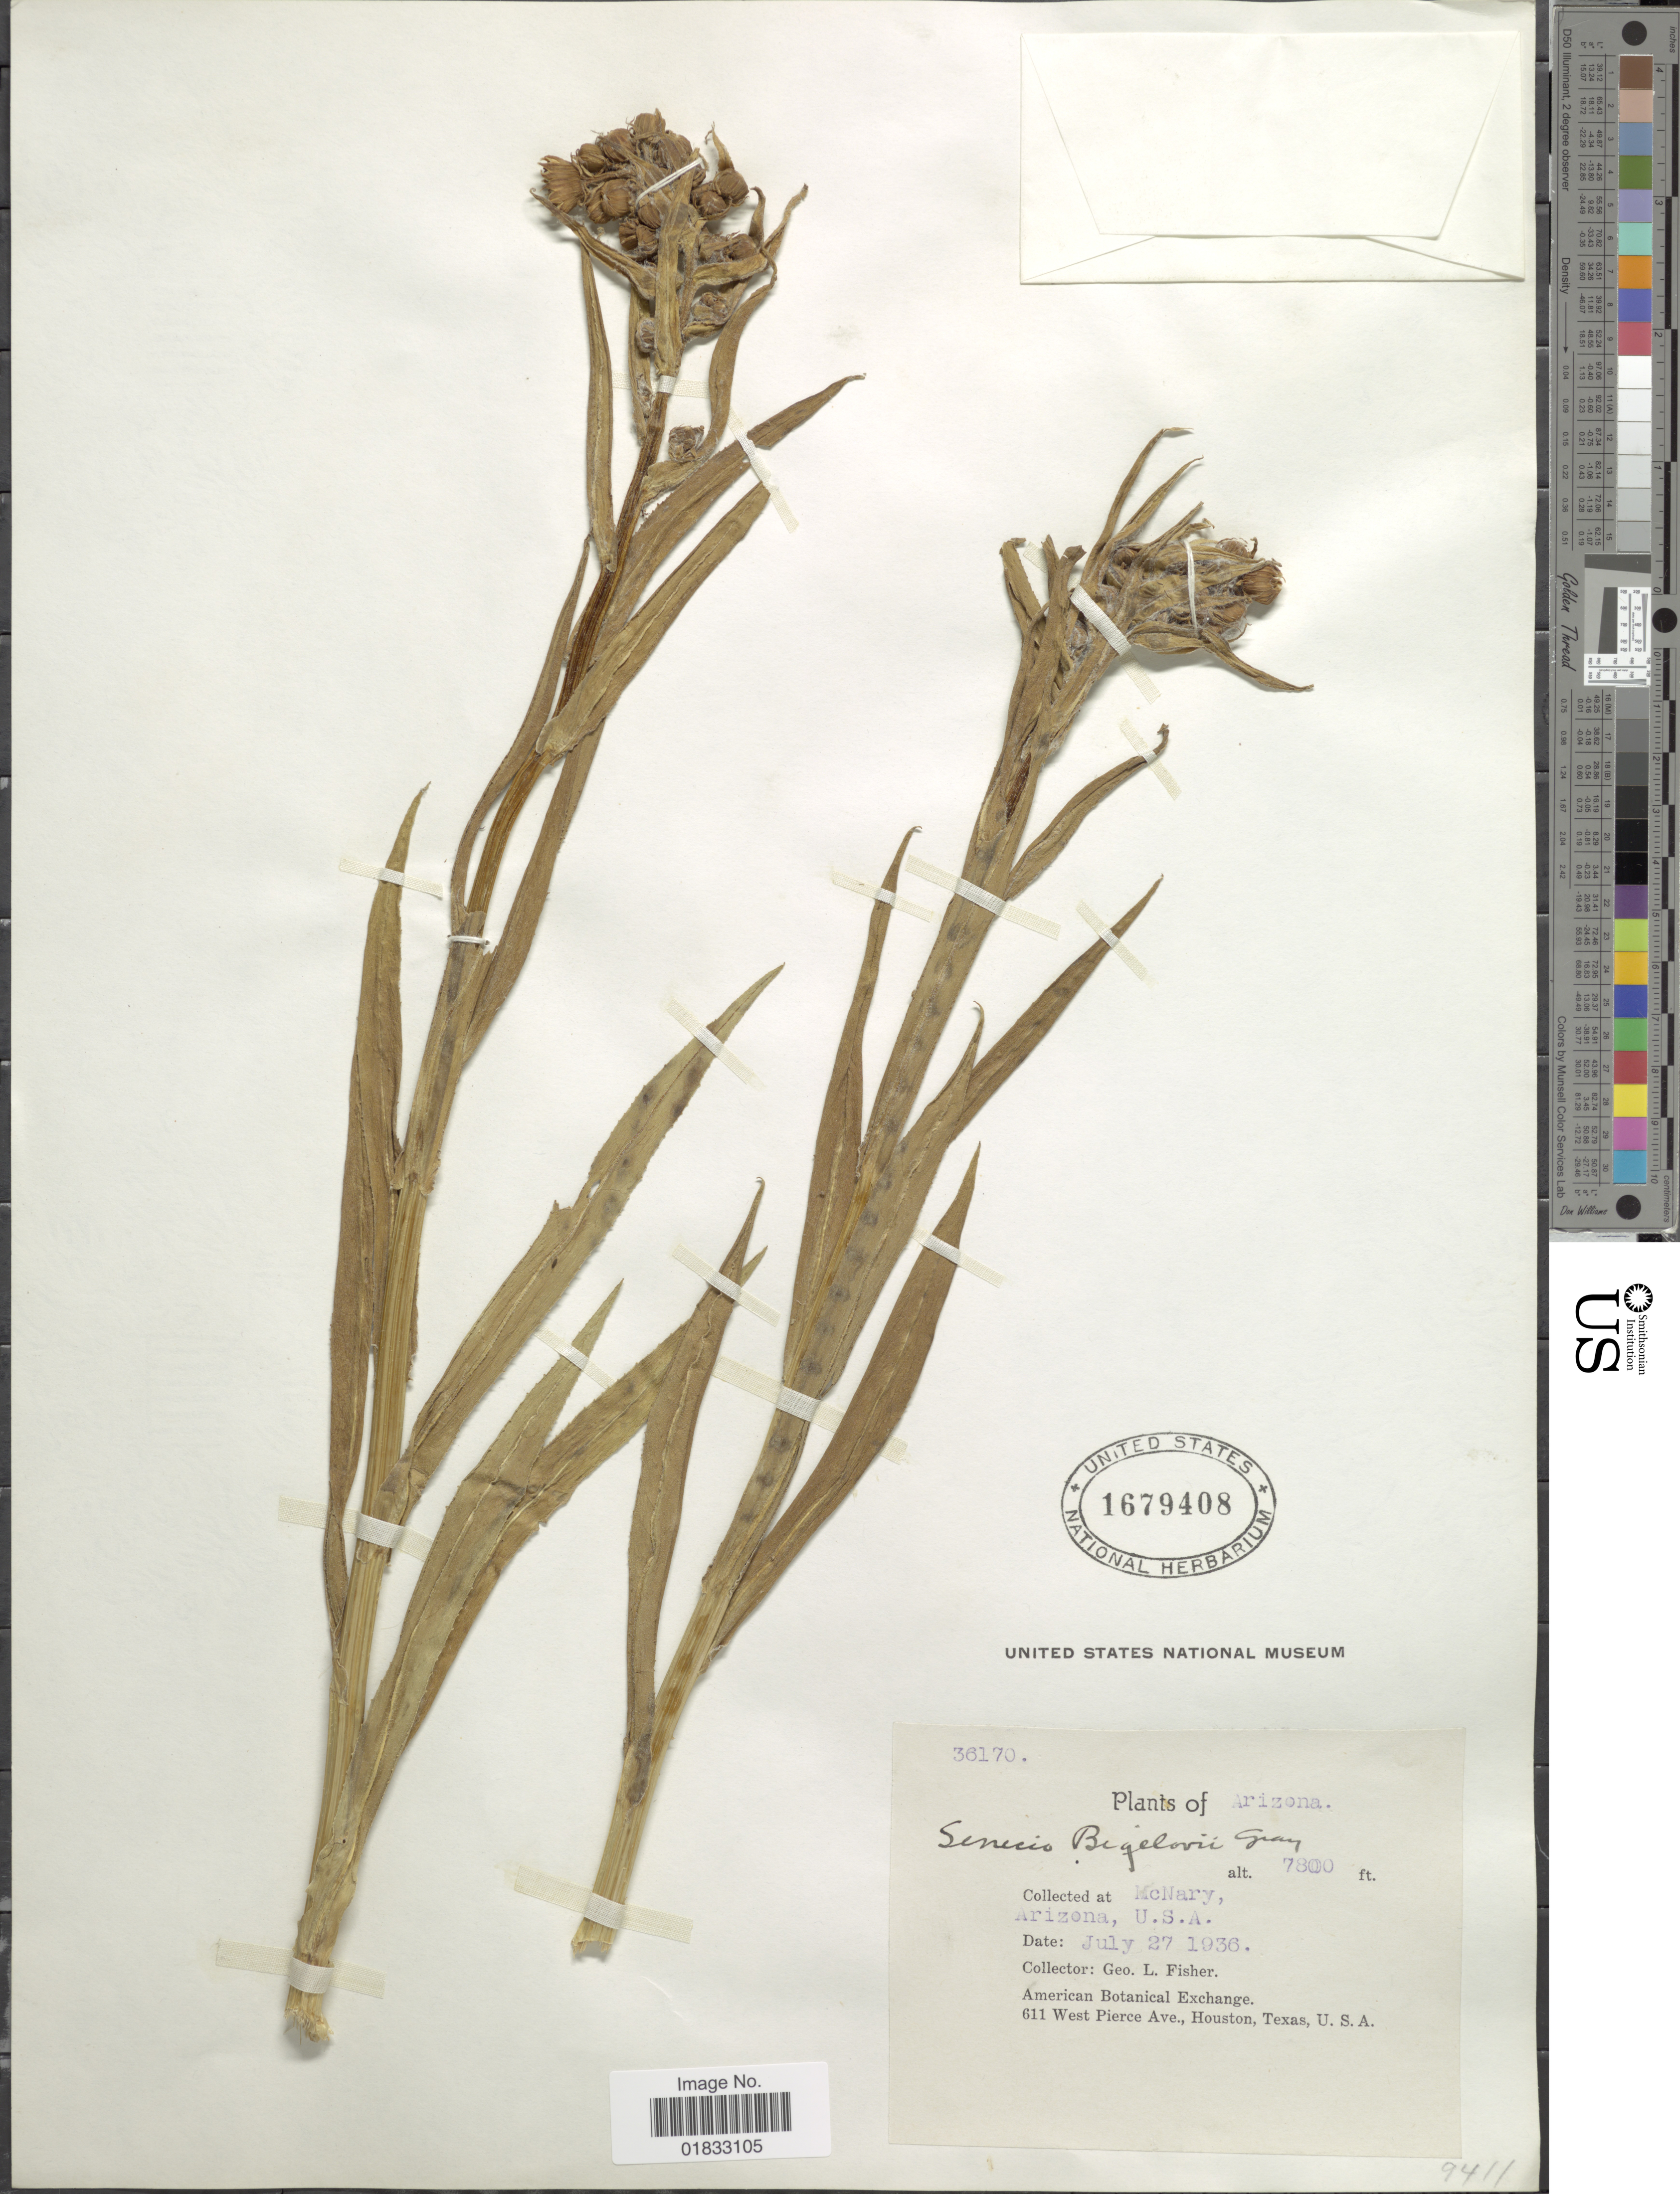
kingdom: Plantae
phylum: Tracheophyta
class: Magnoliopsida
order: Asterales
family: Asteraceae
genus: Senecio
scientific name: Senecio bigelovii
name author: A. Gray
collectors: G. L. Fisher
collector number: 36170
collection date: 1936-07-27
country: United States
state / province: Arizona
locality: McNary, Arizona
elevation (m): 2377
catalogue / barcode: US 1679408